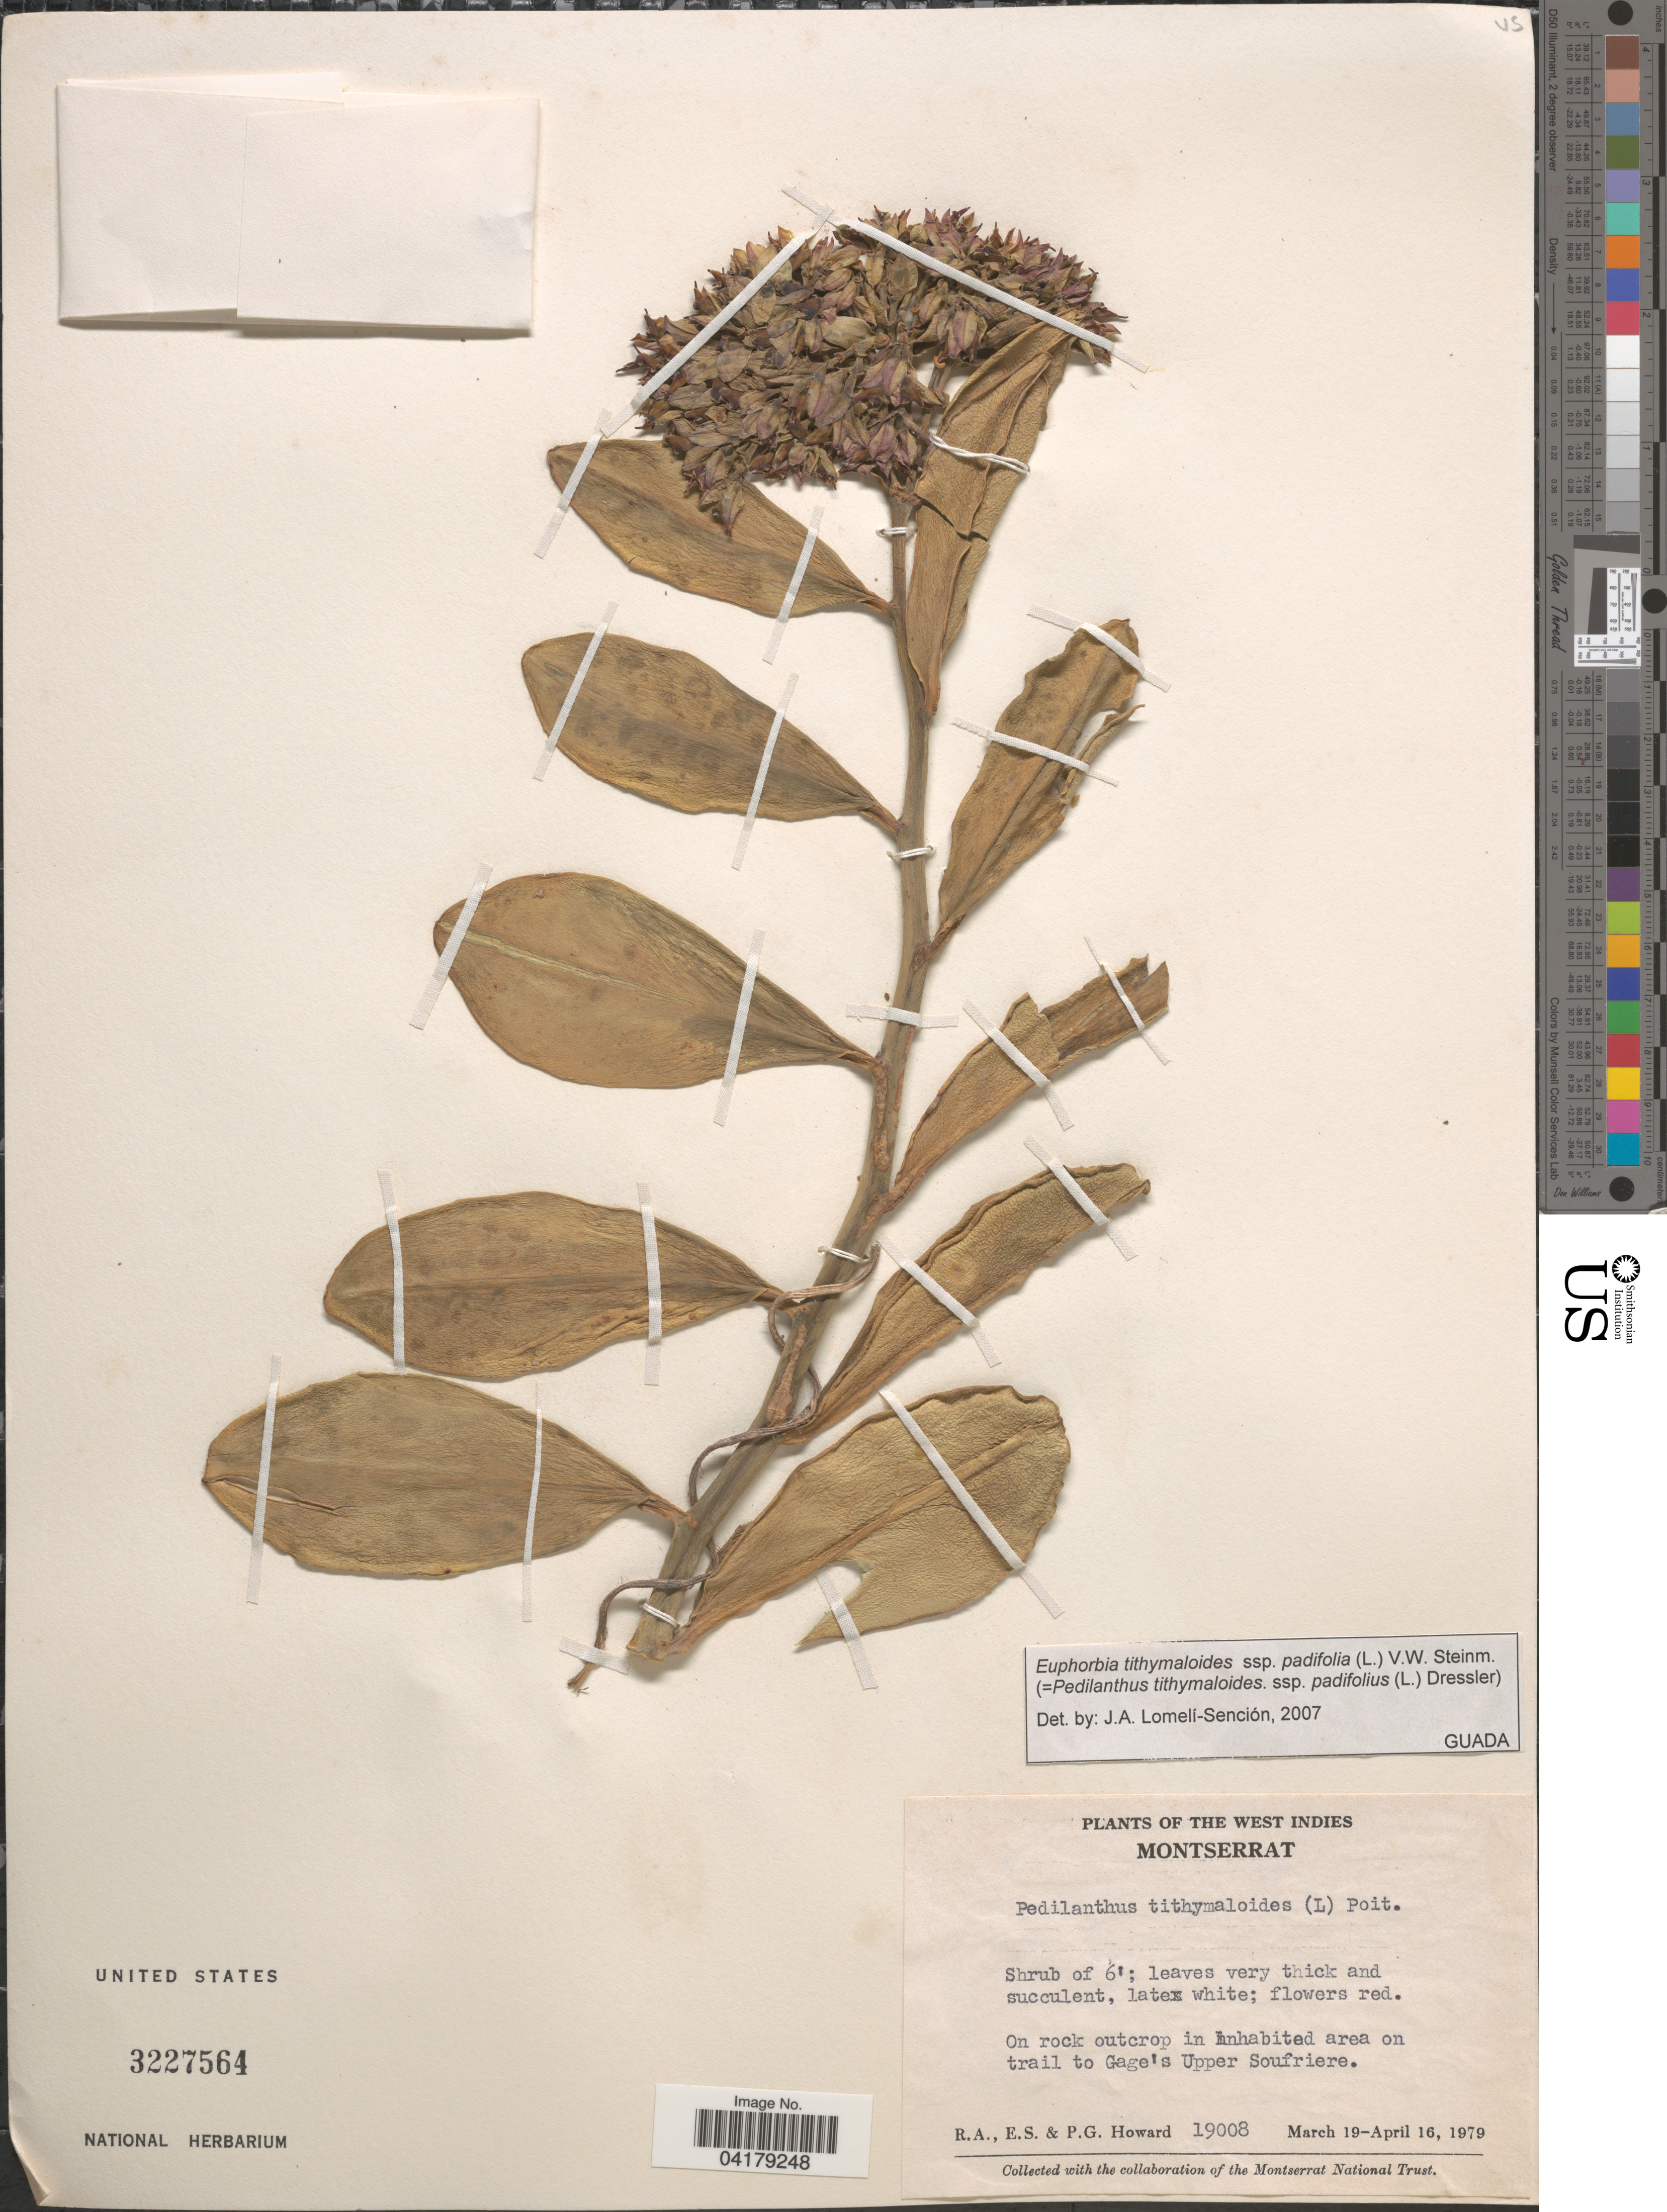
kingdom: Plantae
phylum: Tracheophyta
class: Magnoliopsida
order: Malpighiales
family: Euphorbiaceae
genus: Euphorbia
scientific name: Euphorbia tithymaloides subsp. padifolia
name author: (L.) V.W. Steinm.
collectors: R. A. Howard, E. S. Howard & P. Howard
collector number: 19008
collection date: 1979-03-19/1979-04-16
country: Montserrat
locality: On rock outcrop in inhabited area on trail to Gage's Upper Soufriere.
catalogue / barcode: US 3227564